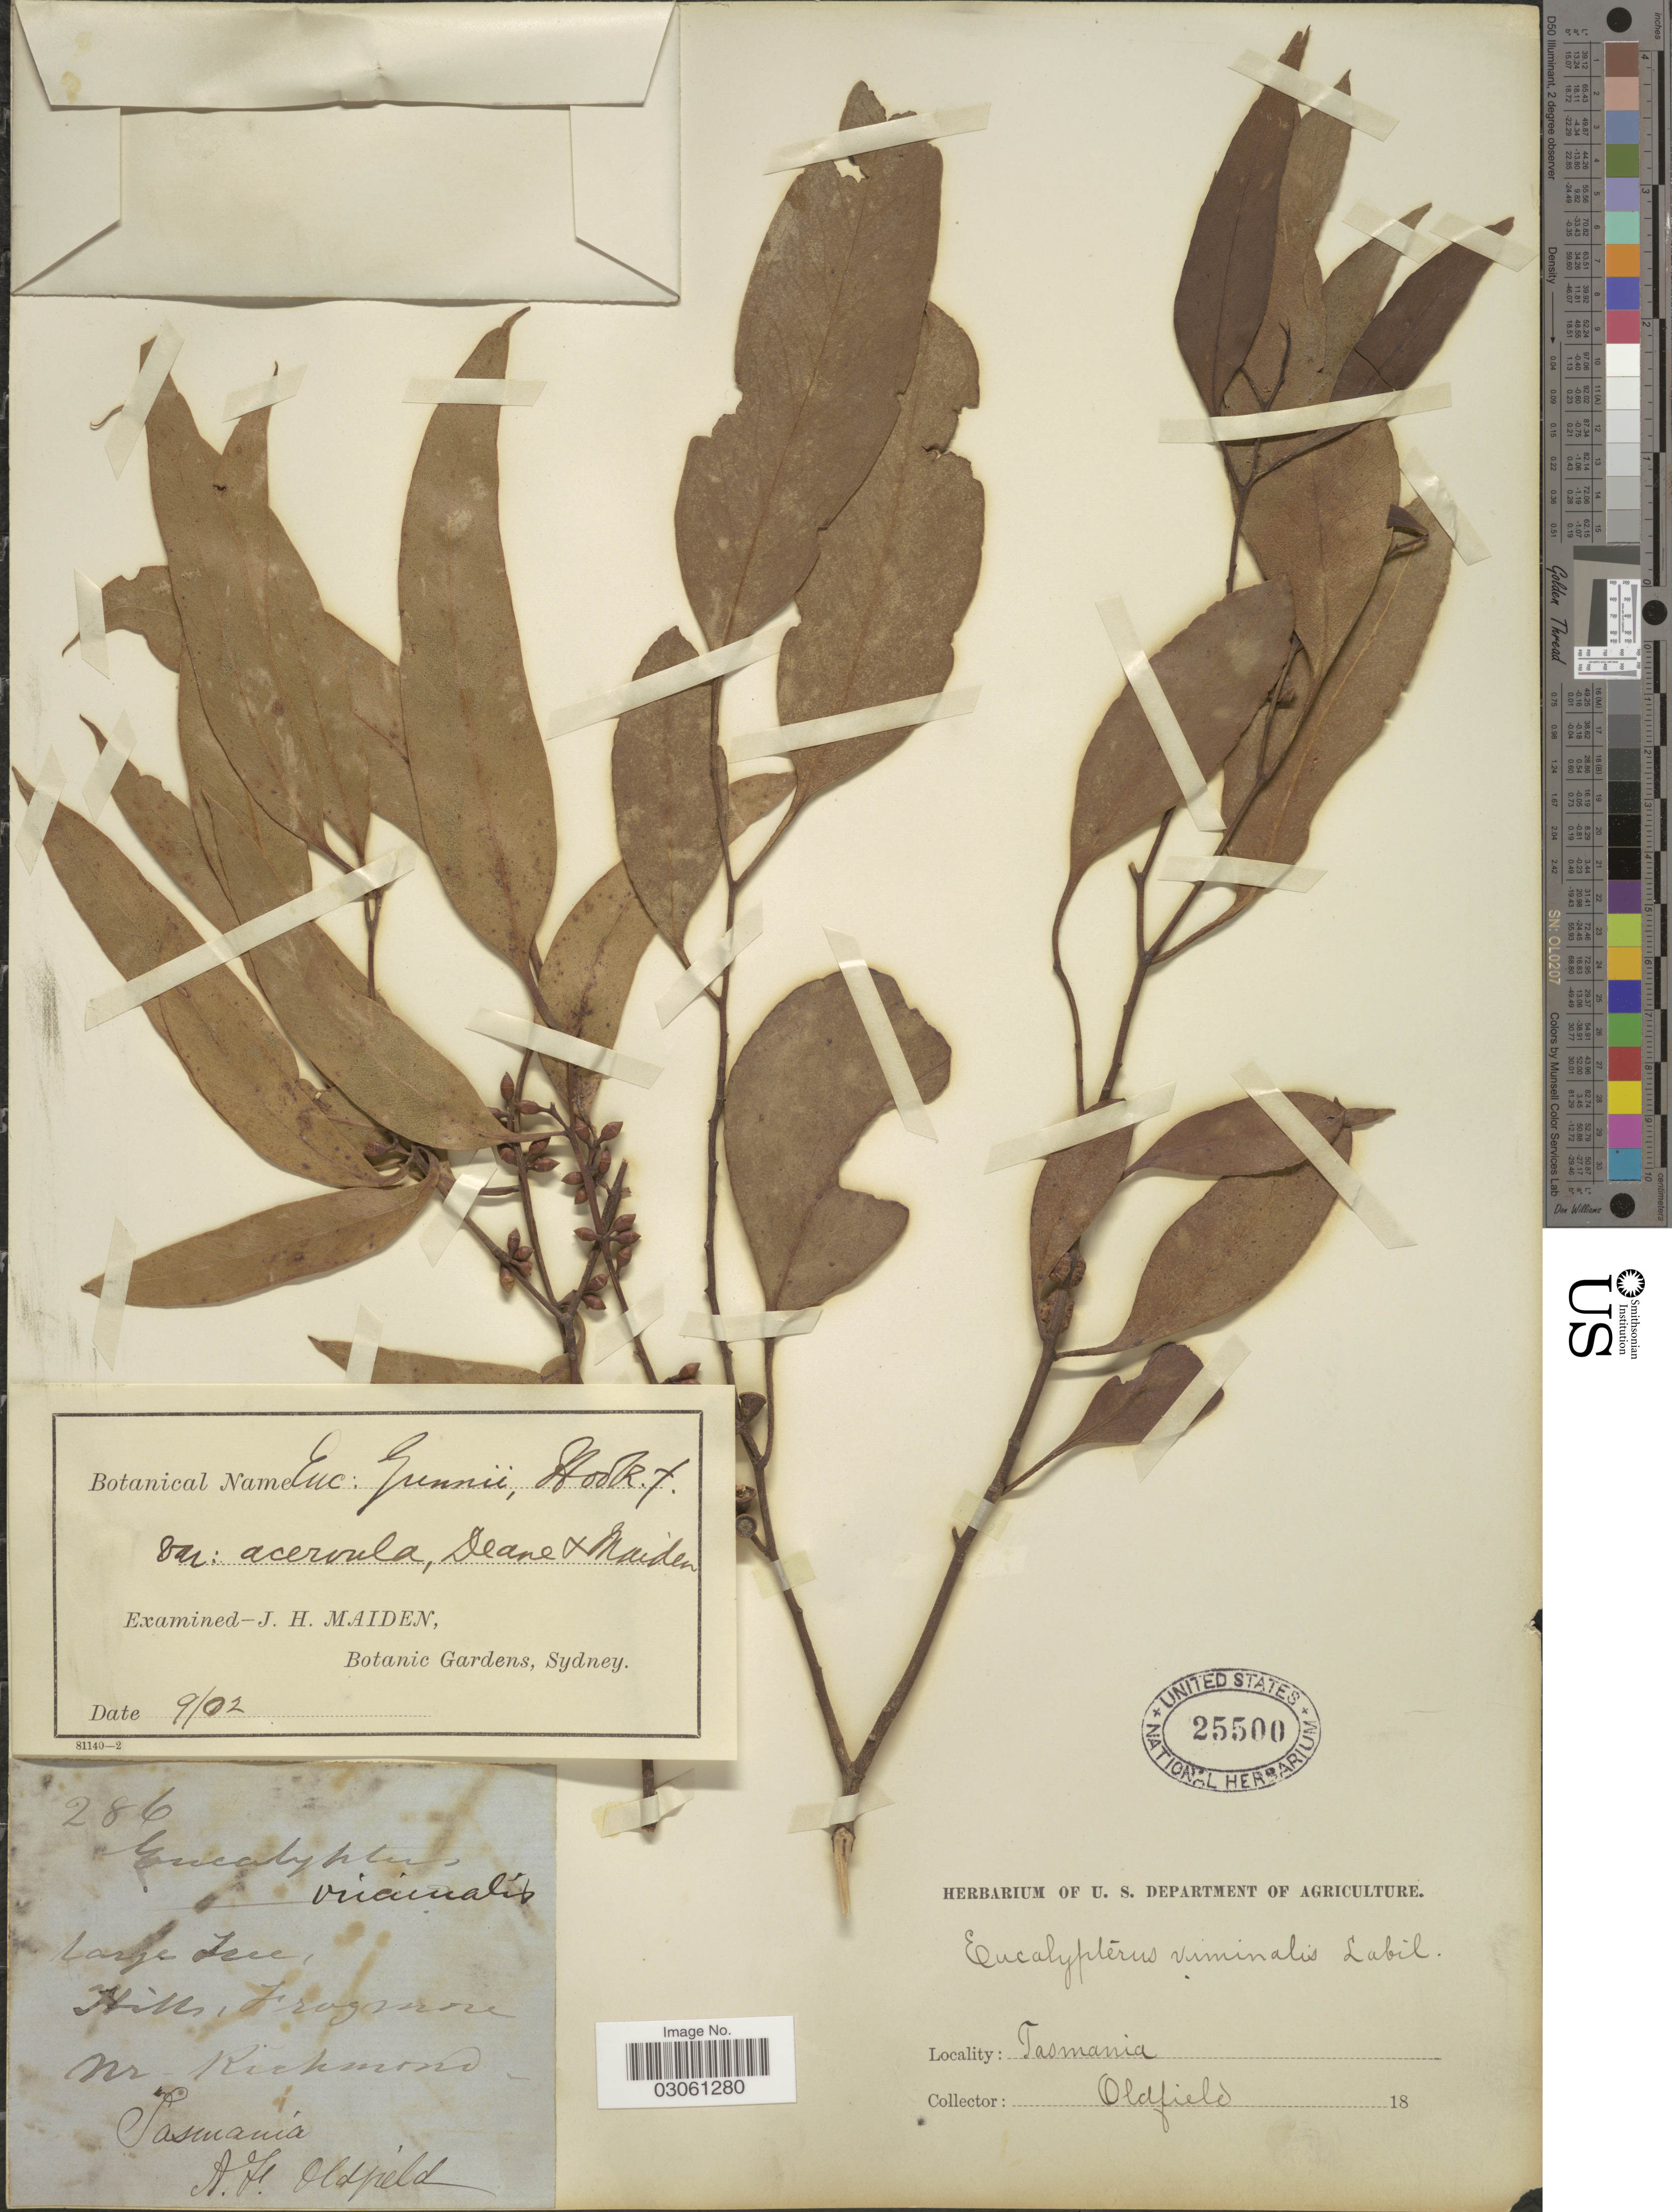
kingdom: Plantae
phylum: Tracheophyta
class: Magnoliopsida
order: Myrtales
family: Myrtaceae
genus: Eucalyptus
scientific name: Eucalyptus gunnii var. acervula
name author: H. Deane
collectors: A. Oldfield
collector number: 286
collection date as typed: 18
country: Australia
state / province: Tasmania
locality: Hills, Frogmore, nr Richmond.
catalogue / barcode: US 25500